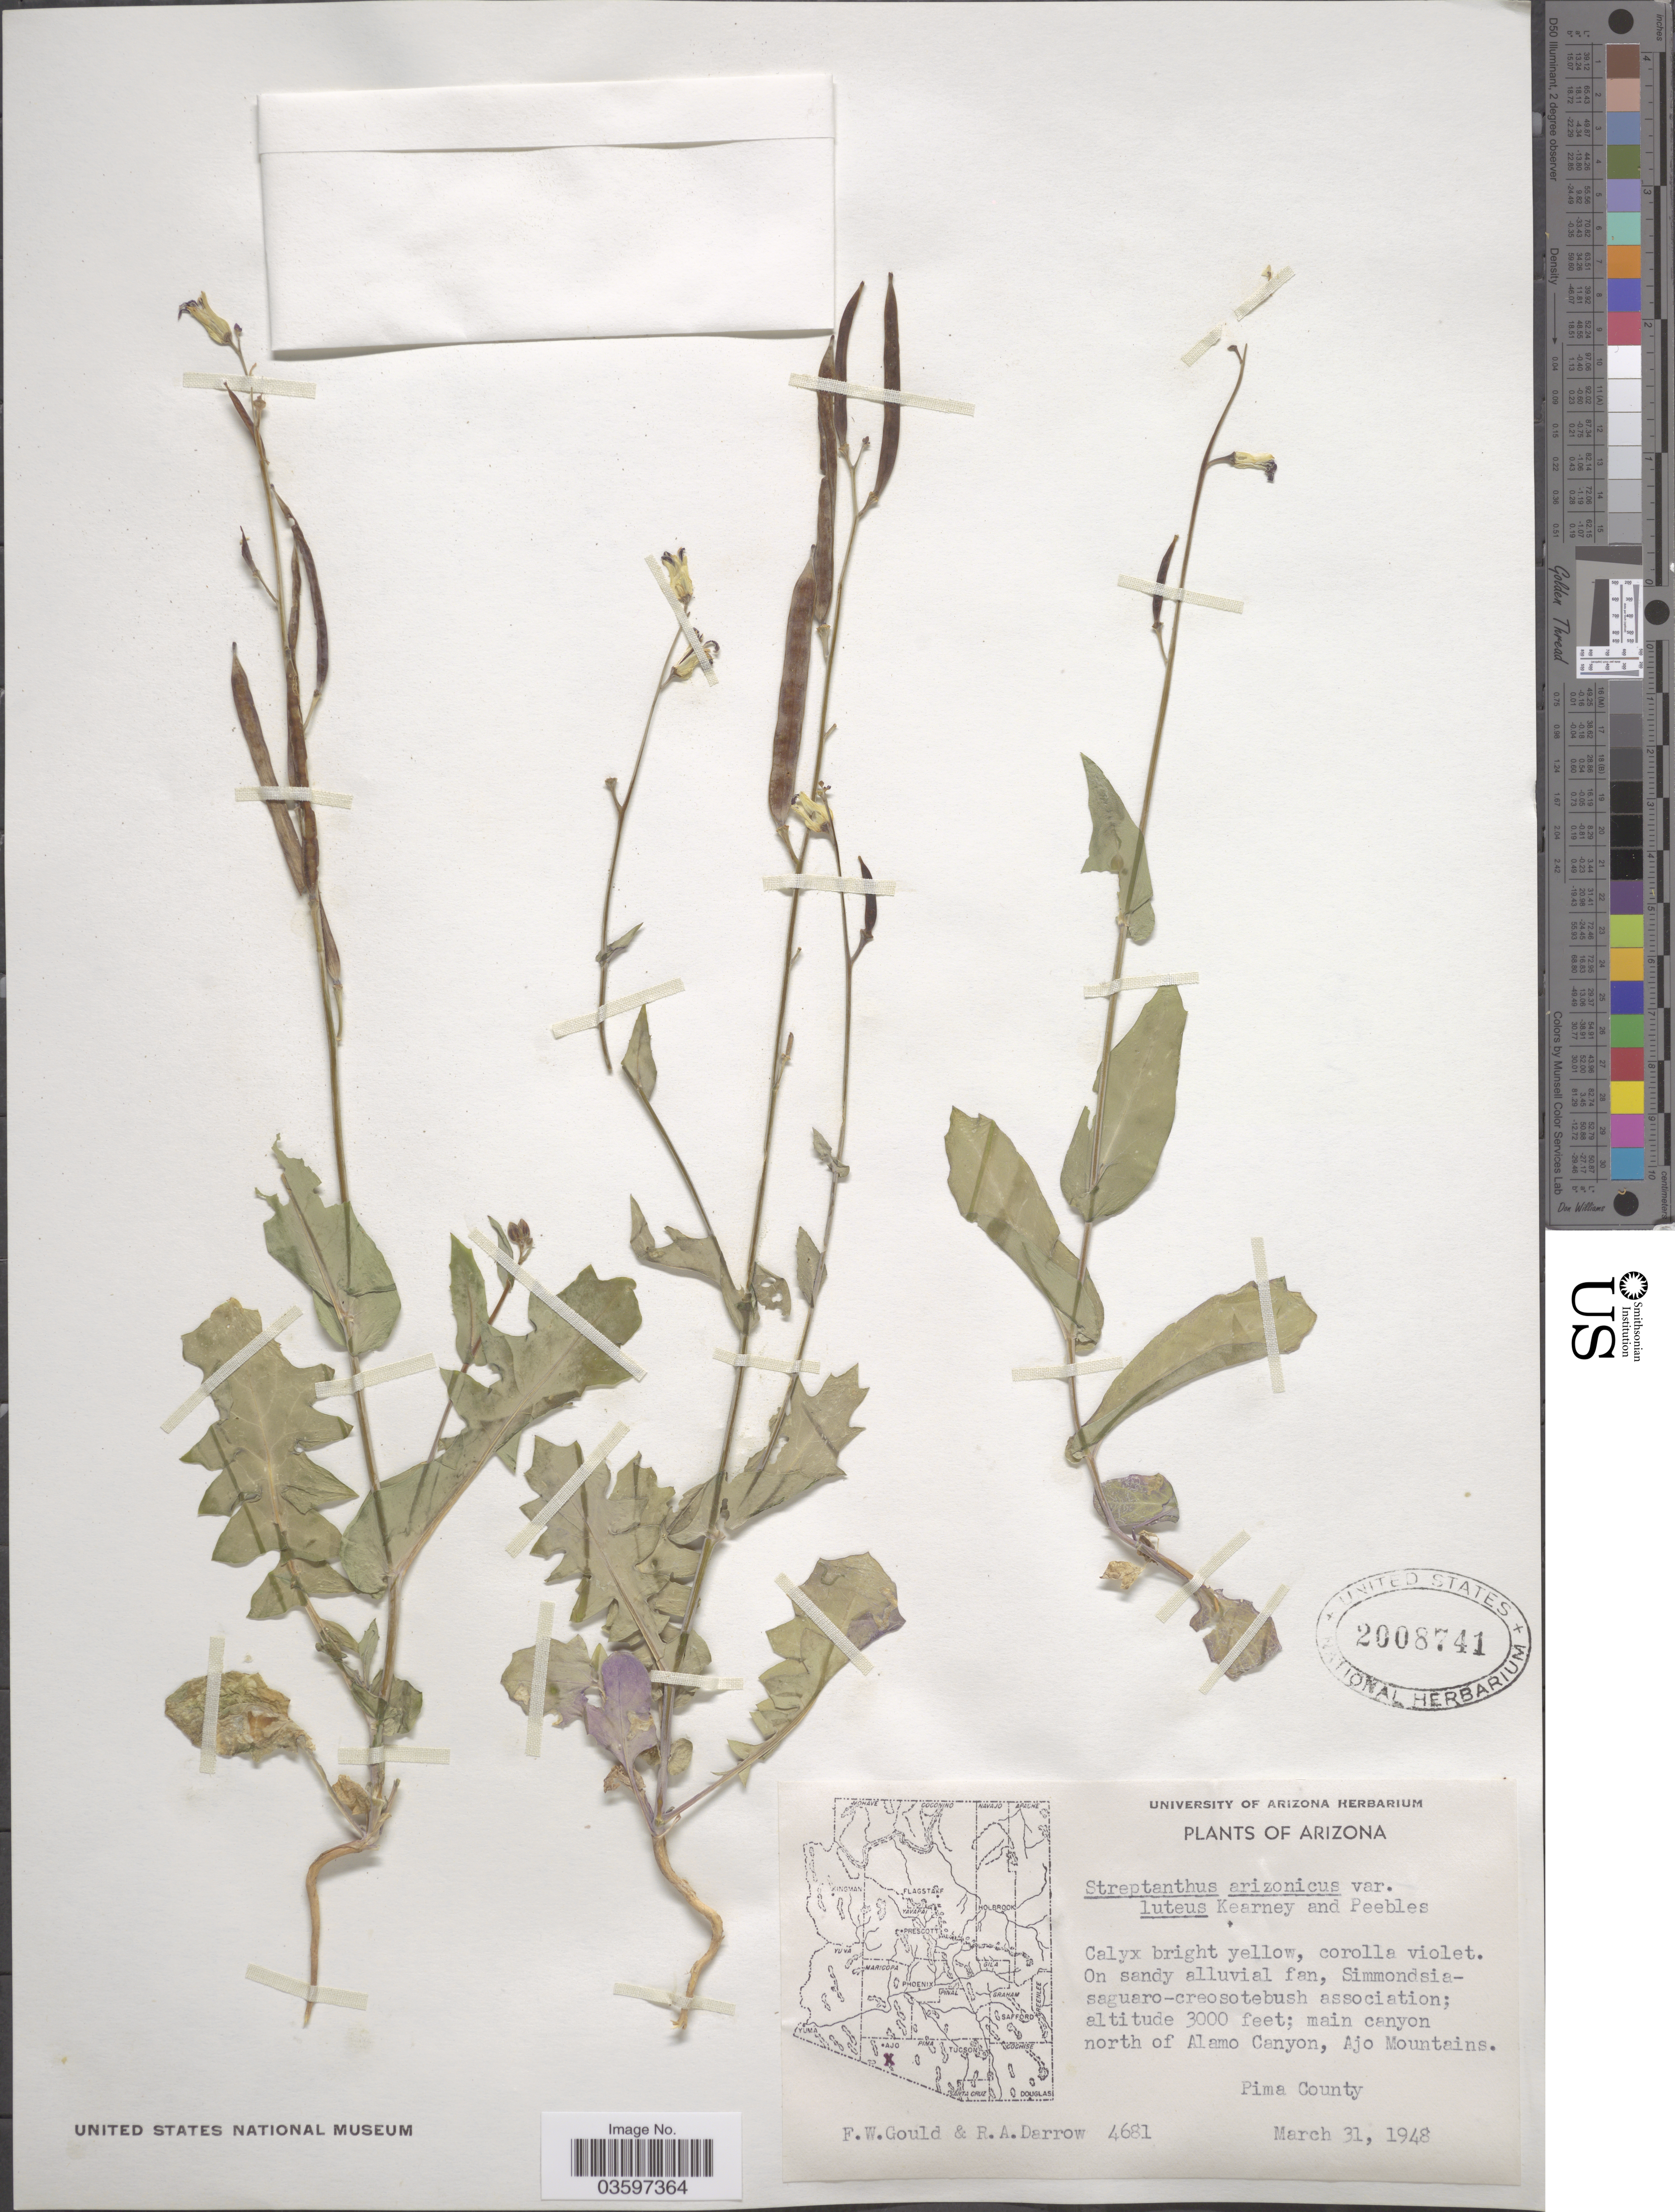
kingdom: Plantae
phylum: Tracheophyta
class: Magnoliopsida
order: Brassicales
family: Brassicaceae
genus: Streptanthus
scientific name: Streptanthus arizonicus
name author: S. Watson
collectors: F. W. Gould & R. A. Darrow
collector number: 4681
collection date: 1948-03-31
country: United States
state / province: Arizona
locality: Main canyon north of Alamo Canyon, Ajo Mountains. Pima County.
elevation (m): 914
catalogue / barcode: US 2008741